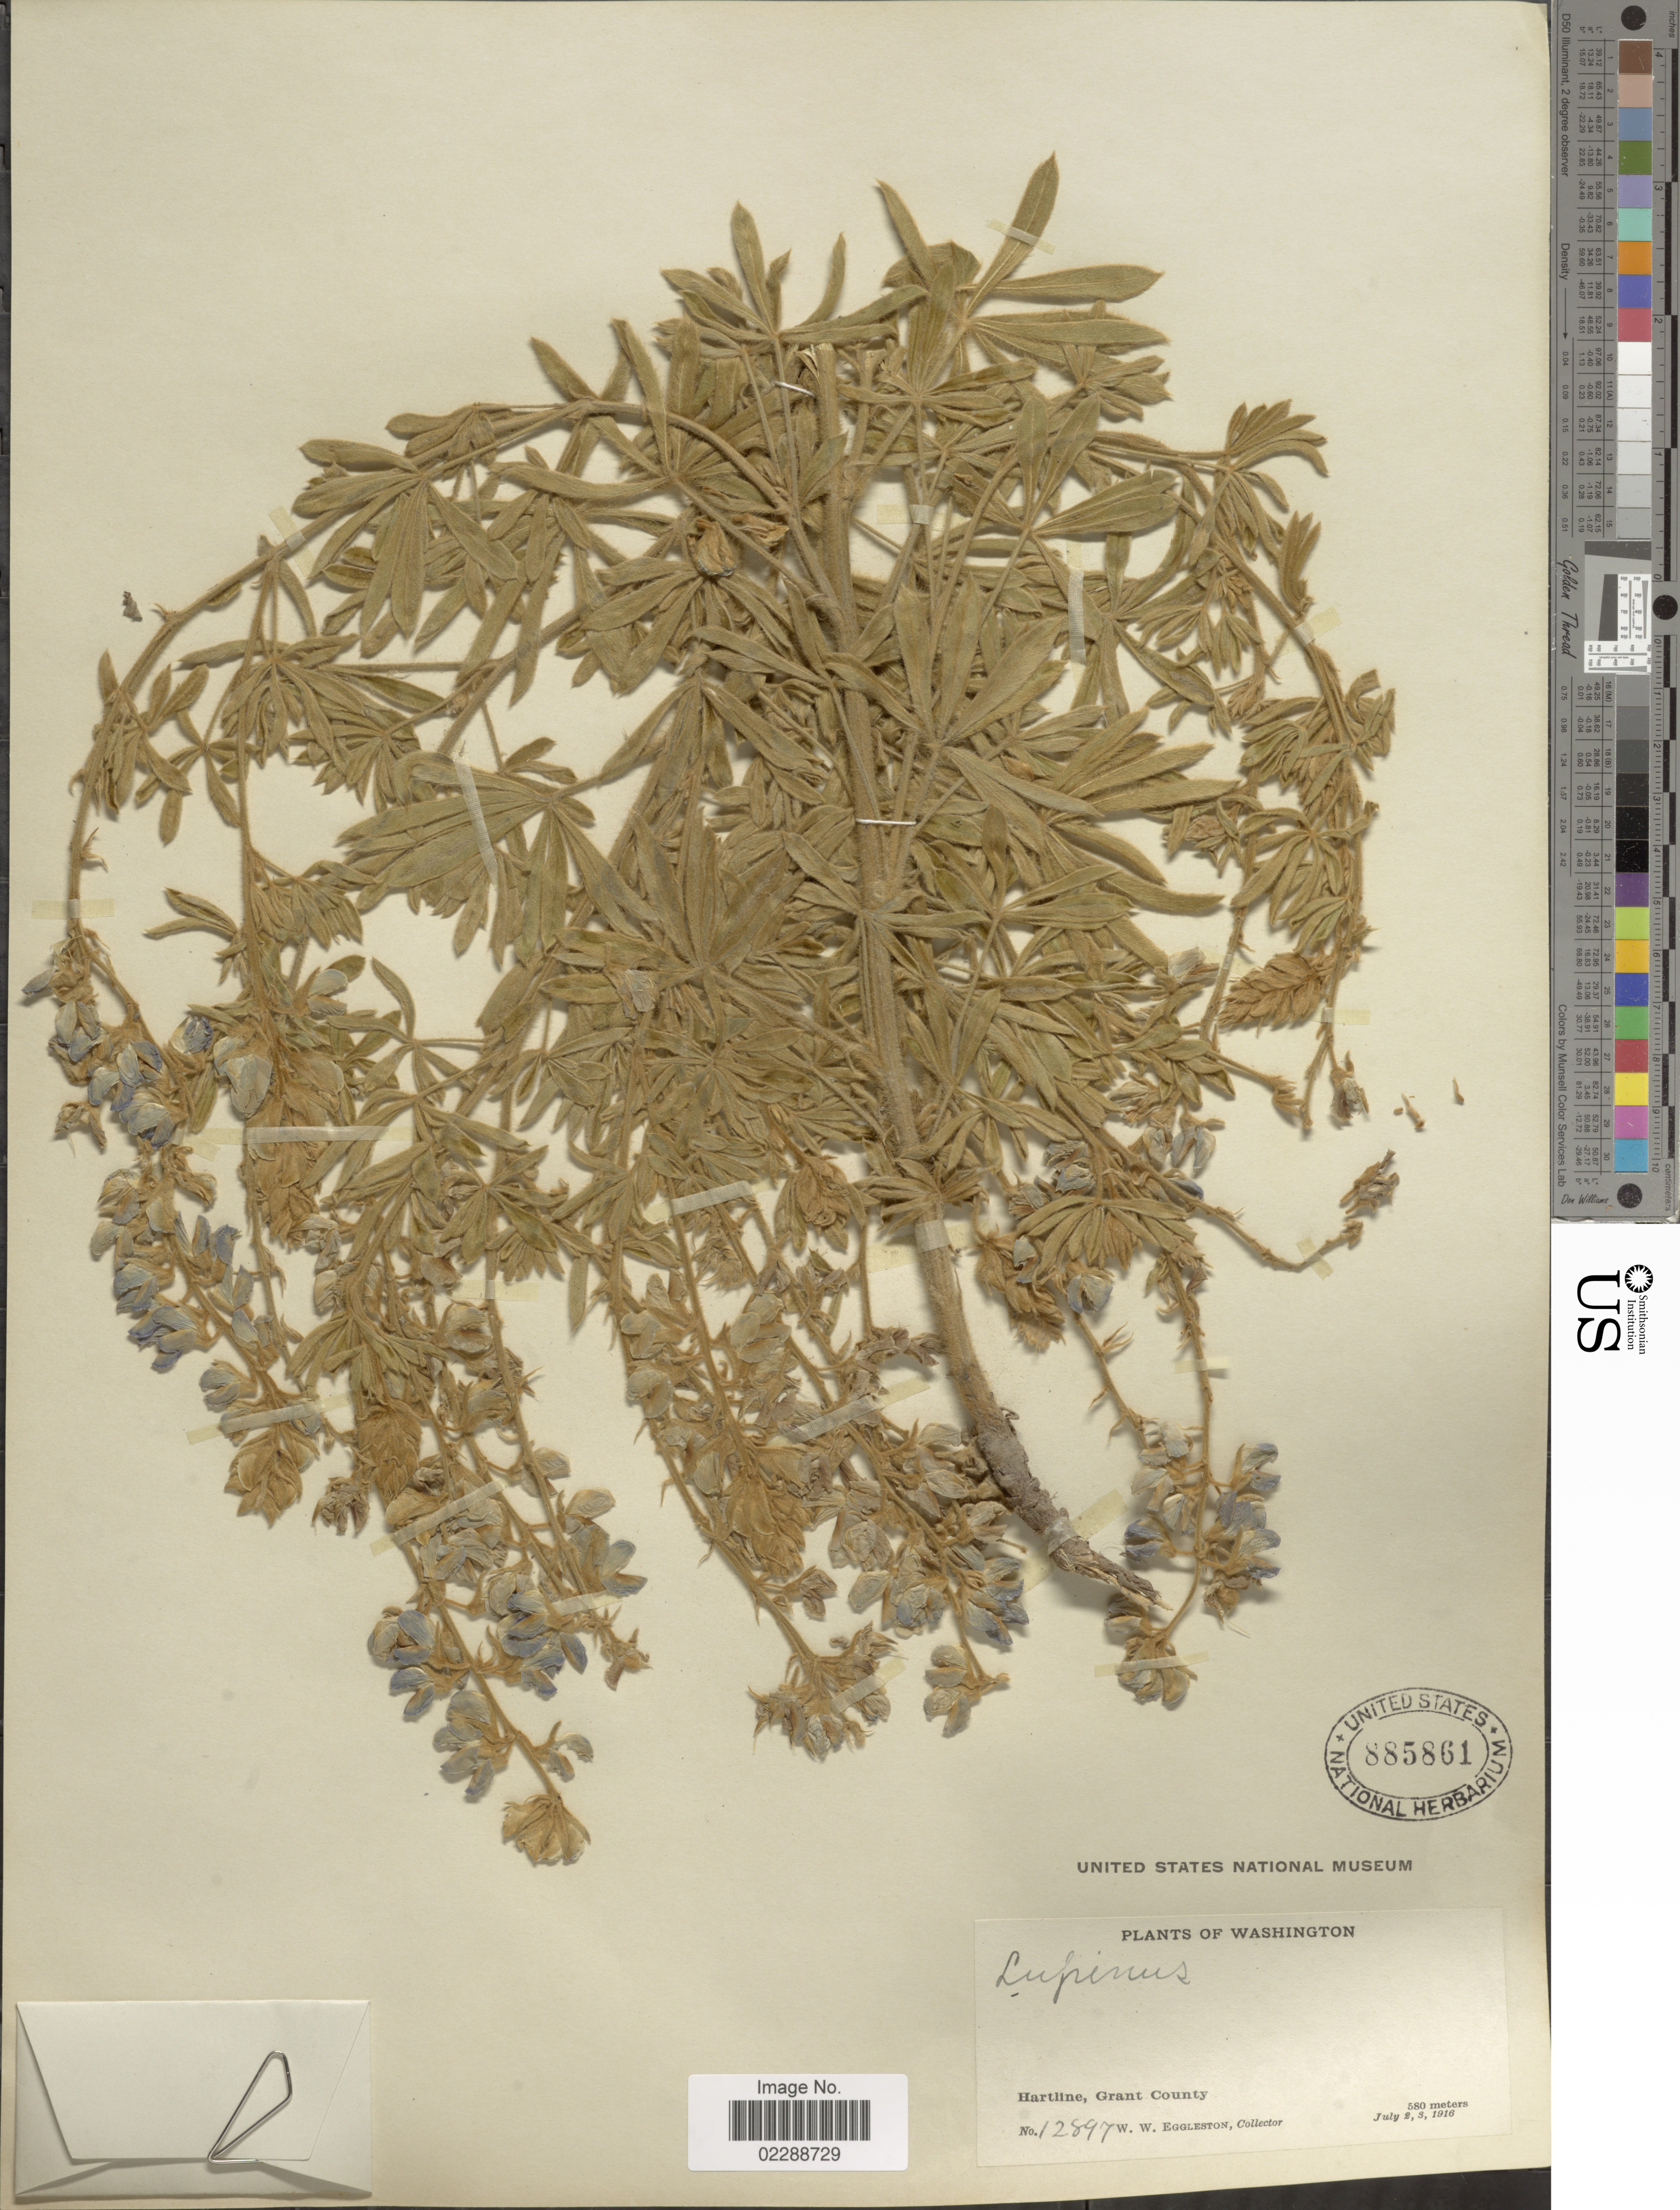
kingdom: Plantae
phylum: Tracheophyta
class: Magnoliopsida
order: Fabales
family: Fabaceae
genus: Lupinus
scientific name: Lupinus sp.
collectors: W. W. Eggleston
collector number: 12897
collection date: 1916-07-02/1916-07-03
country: United States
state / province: Washington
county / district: Grant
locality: Hartline, Grant County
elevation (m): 580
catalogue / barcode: US 885861